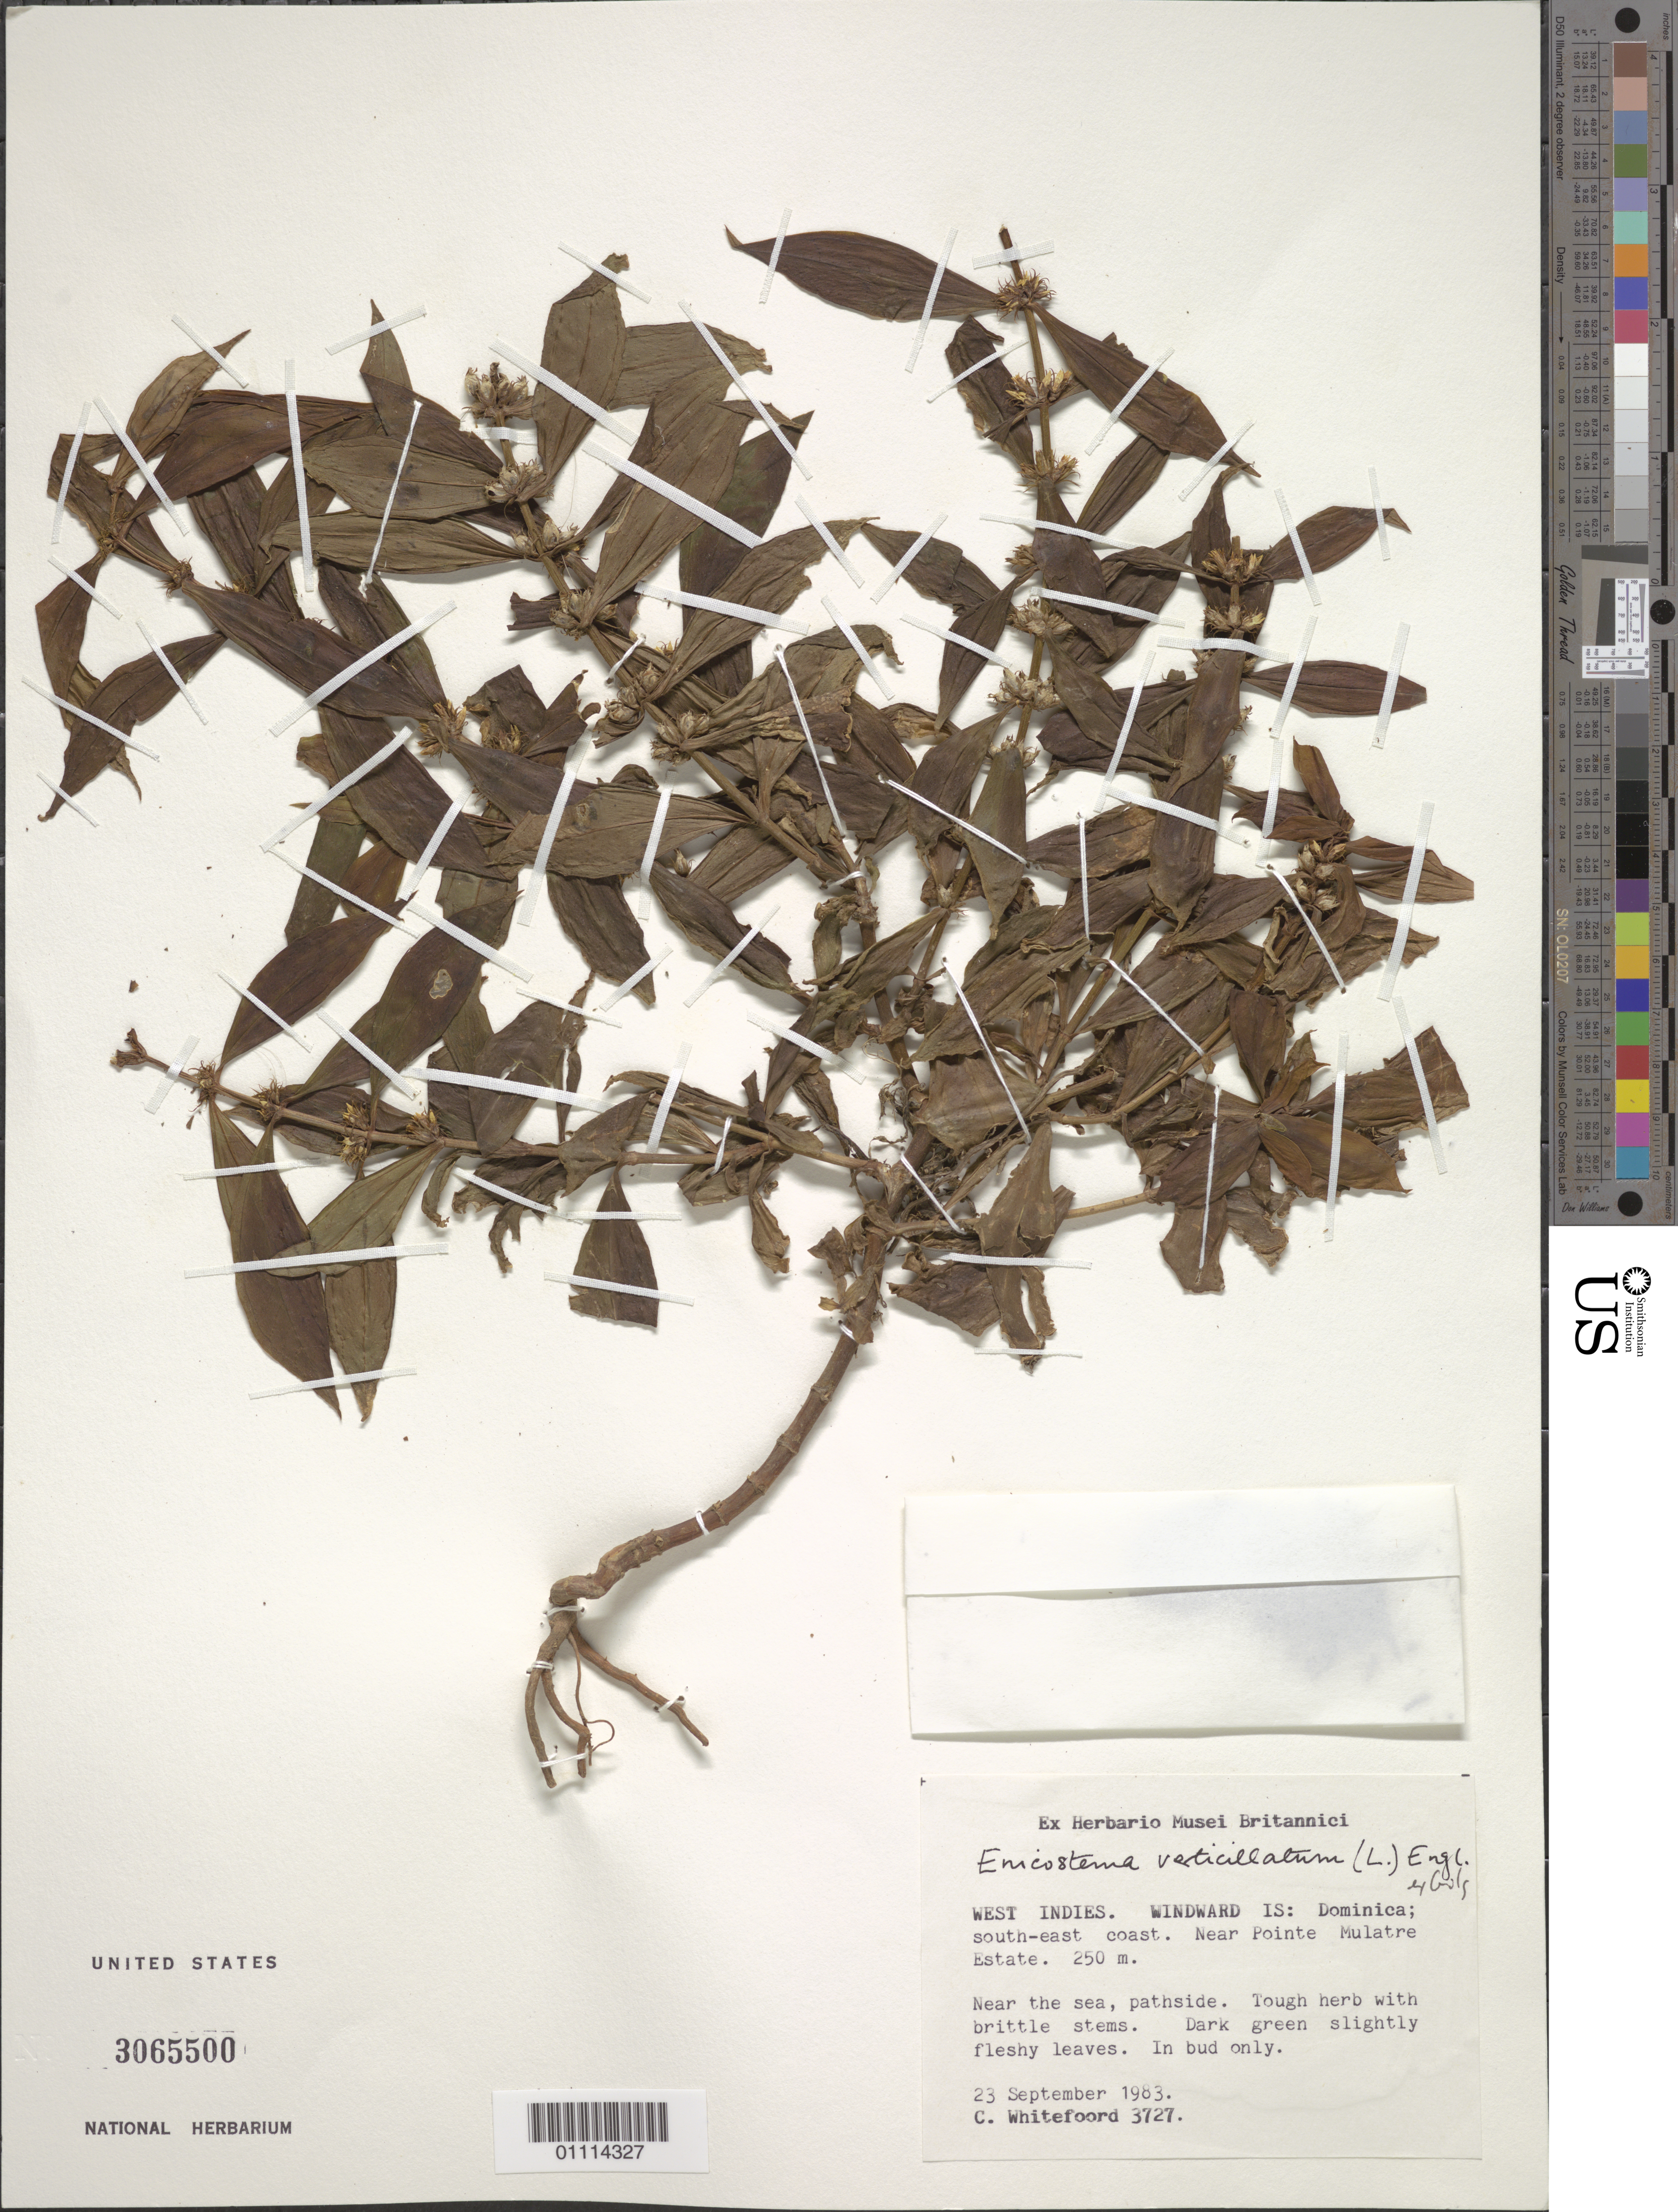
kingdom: Plantae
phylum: Tracheophyta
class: Magnoliopsida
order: Gentianales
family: Gentianaceae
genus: Enicostema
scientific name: Enicostema verticillatum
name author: (L.) Engl.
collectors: C. Whitefoord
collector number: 3727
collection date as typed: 23 Sep 1983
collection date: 1983-09-23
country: Dominica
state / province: St. Patrick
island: Dominica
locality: SE coast. Near Pointe Mulatre Estate. Near the sea, pathside. Tough herb with brittle stems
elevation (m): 250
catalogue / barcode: US 3065500